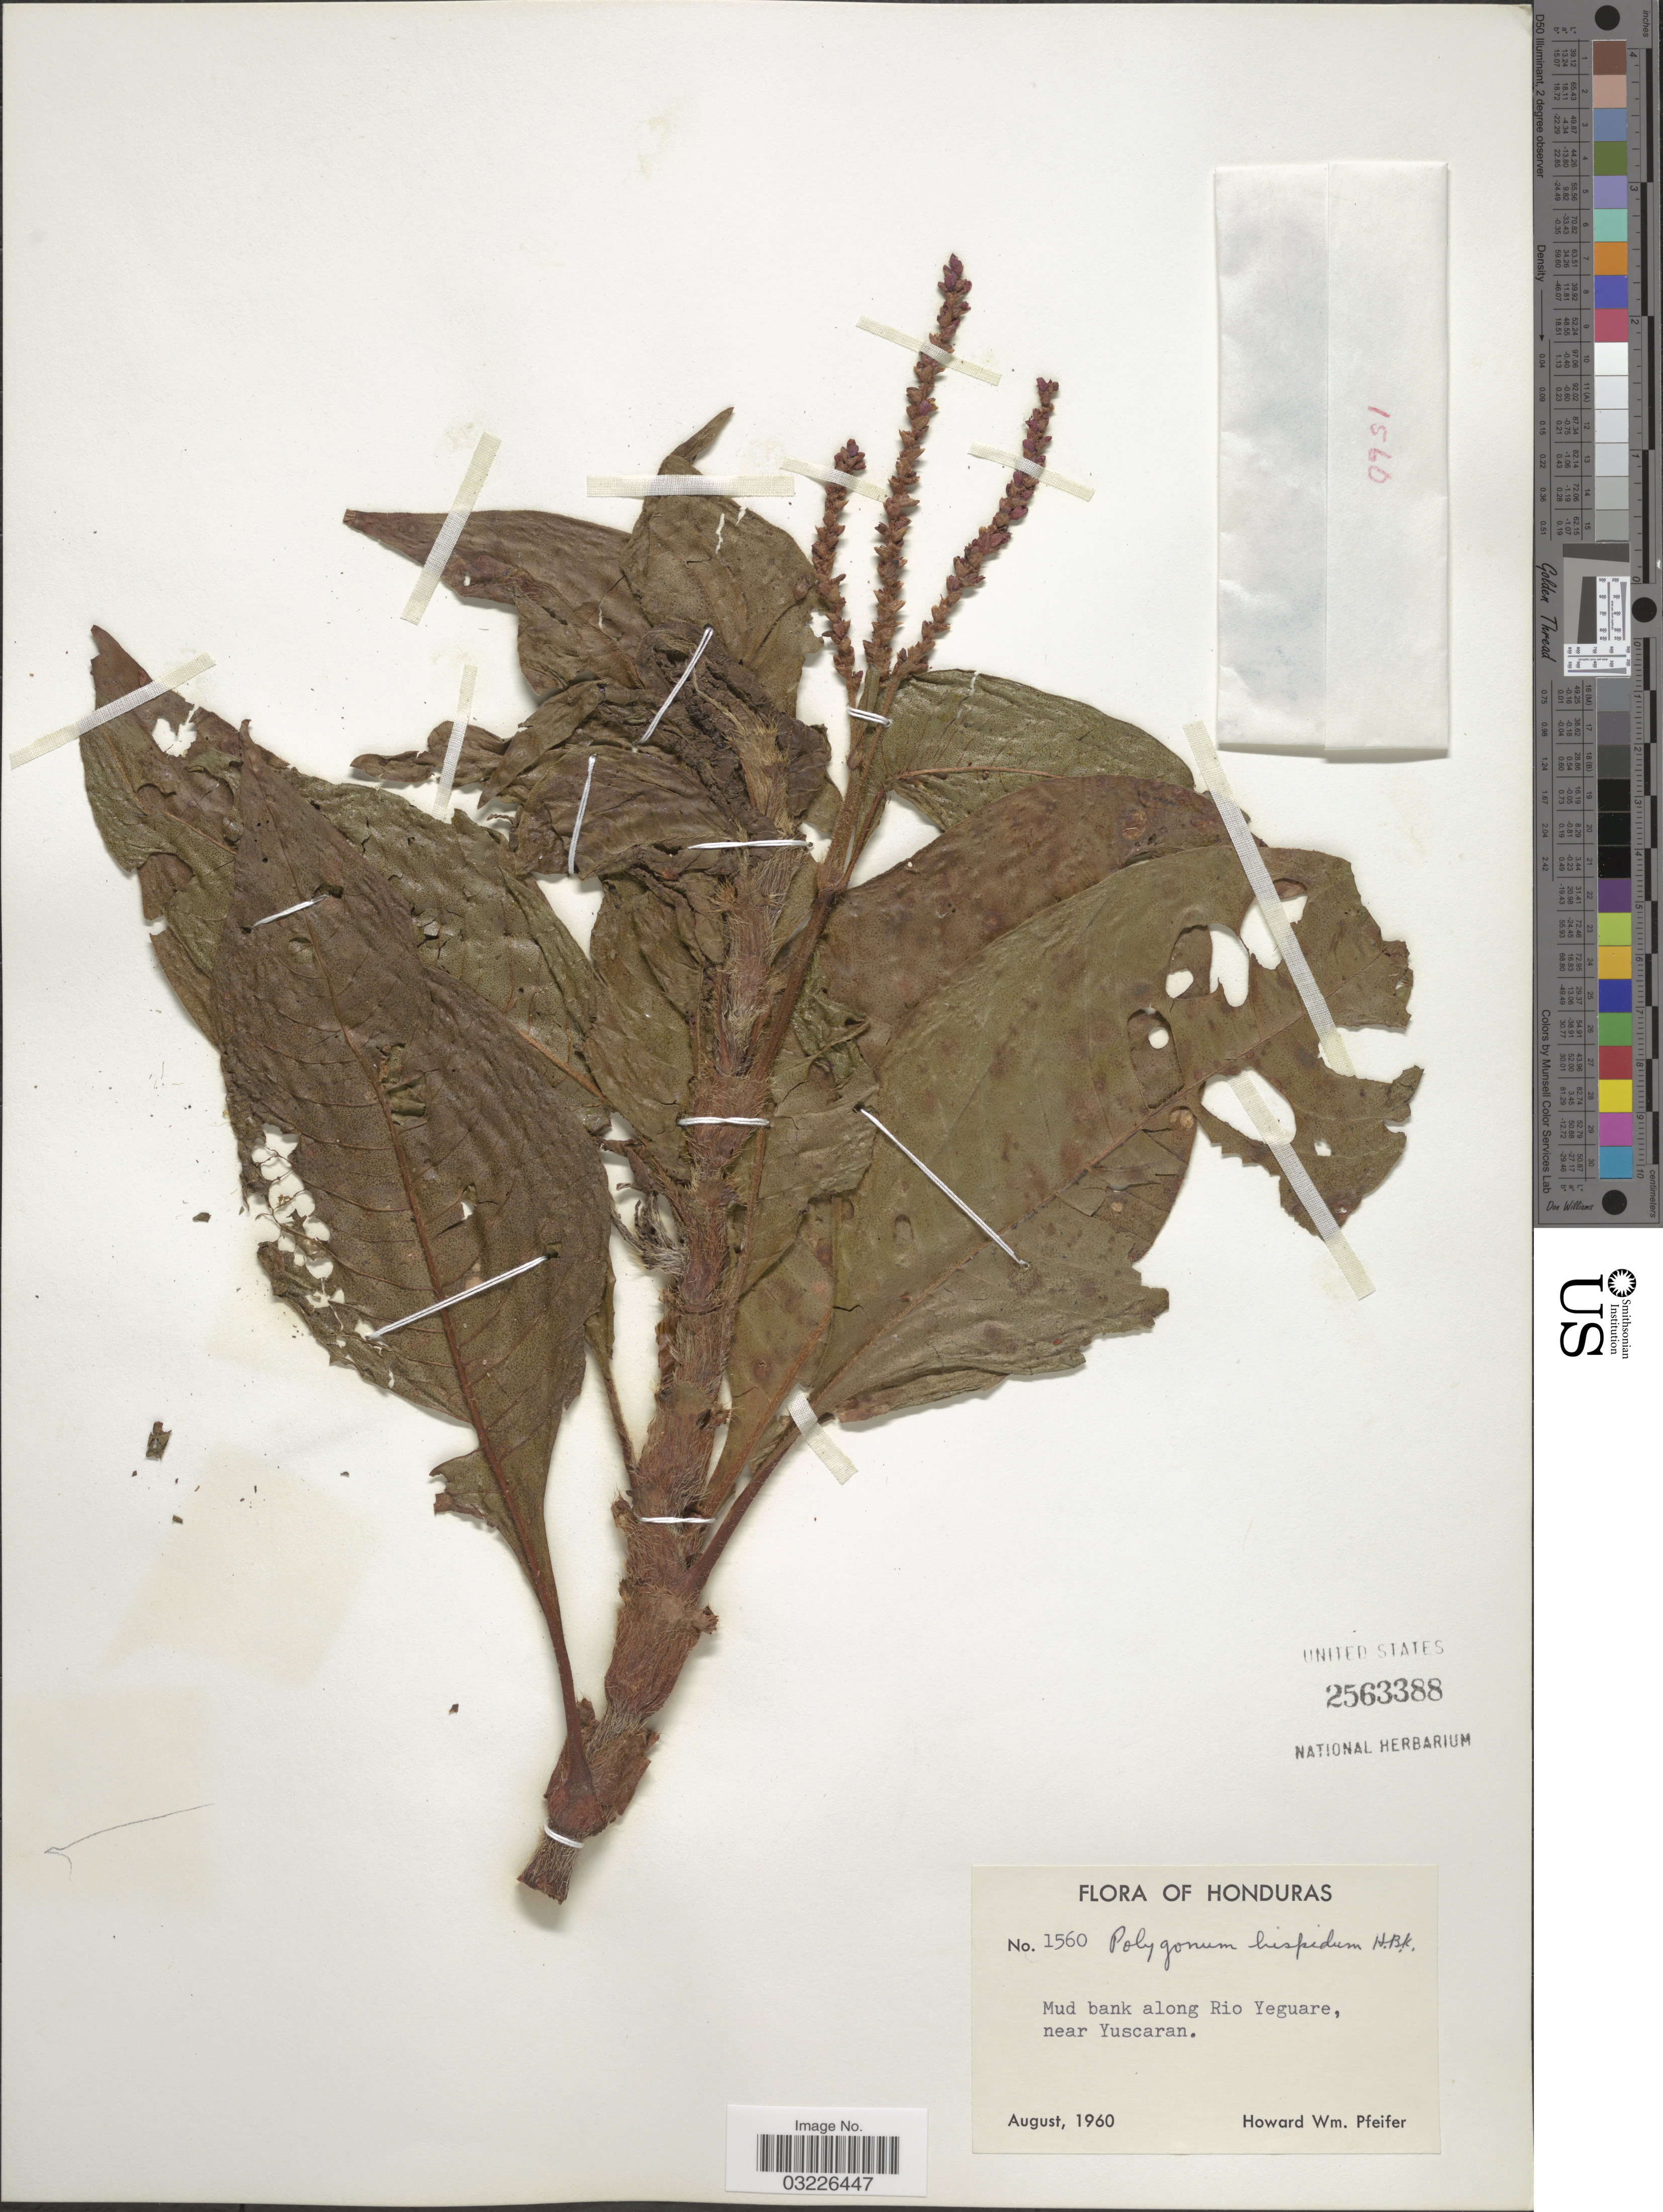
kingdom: Plantae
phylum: Tracheophyta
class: Magnoliopsida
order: Caryophyllales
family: Polygonaceae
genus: Polygonum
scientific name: Polygonum hispidum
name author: Kunth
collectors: H. W. Pfeifer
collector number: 1560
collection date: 1960-08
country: Honduras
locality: Mud bank along Rio Yeguare, near Yuscaran.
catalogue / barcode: US 2563388